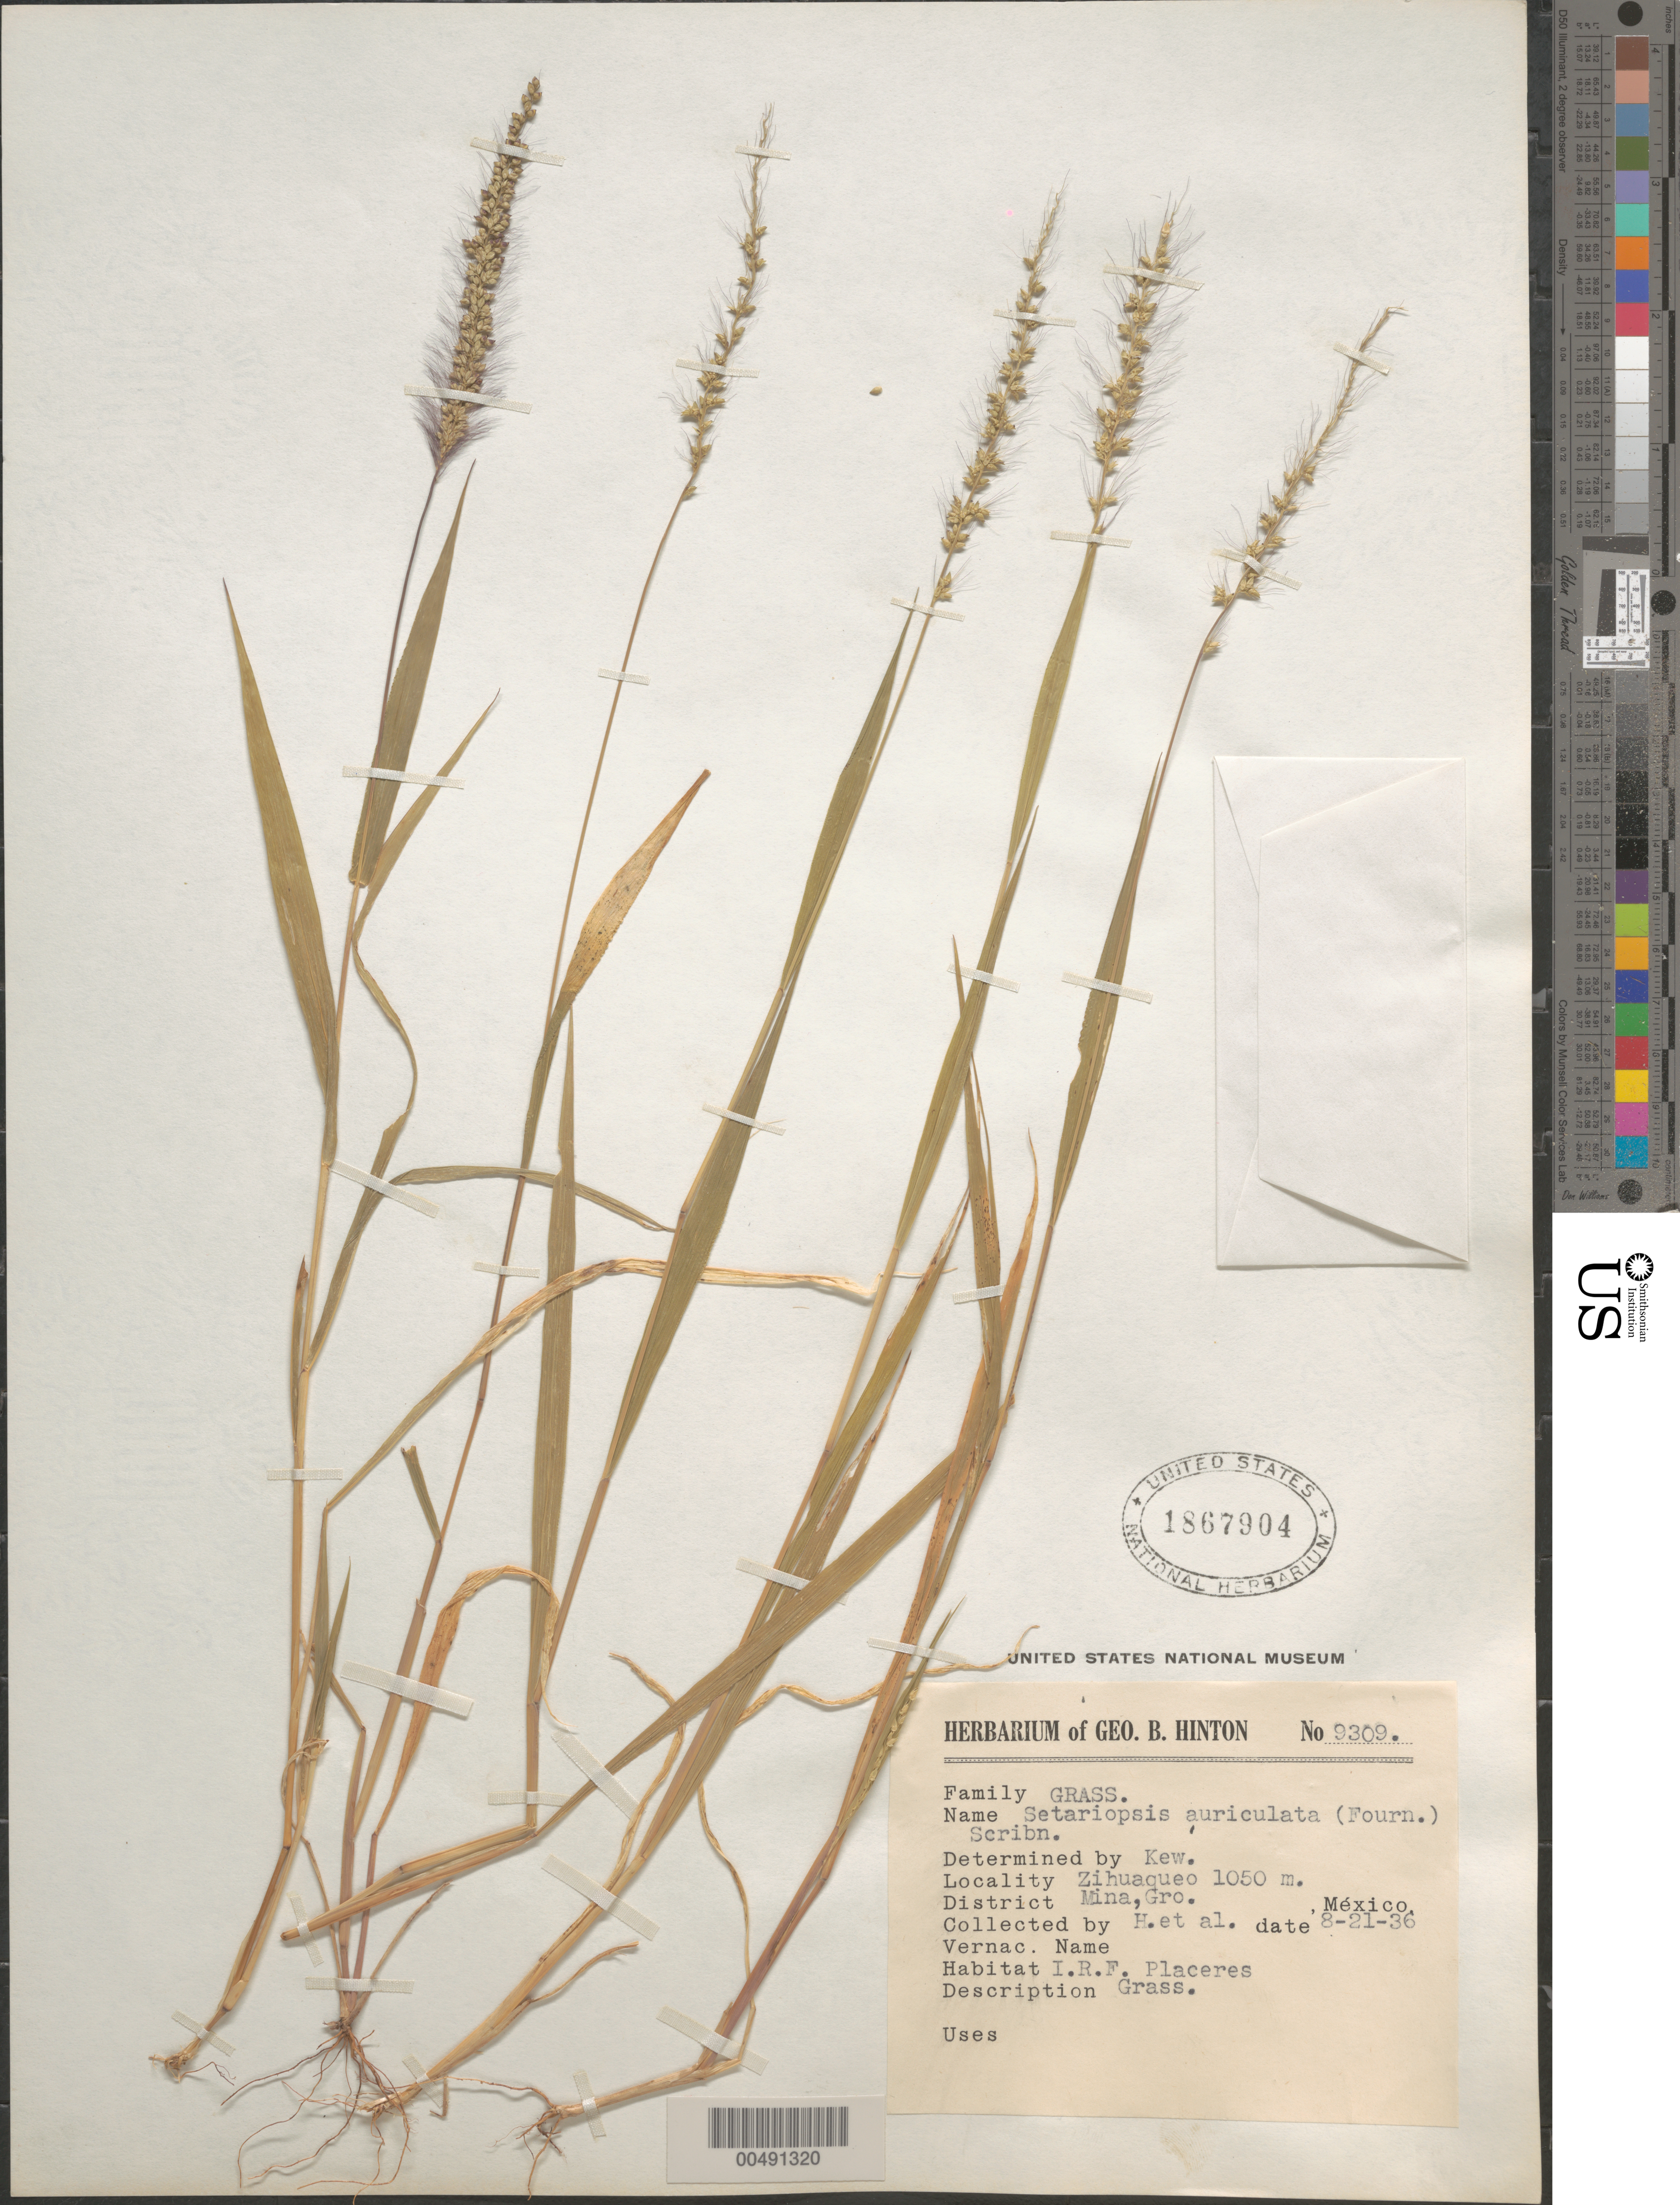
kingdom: Plantae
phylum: Tracheophyta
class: Liliopsida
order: Poales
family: Poaceae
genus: Setariopsis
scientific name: Setariopsis auriculata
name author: (E. Fourn.) Scribn.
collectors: G. B. Hinton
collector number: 9309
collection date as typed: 21 Aug 1936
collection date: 1936-08-21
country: Mexico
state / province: Guerrero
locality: Zihuaqueo, Dist of Mina, I.R.F. Placeres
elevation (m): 1050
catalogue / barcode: US 1867904